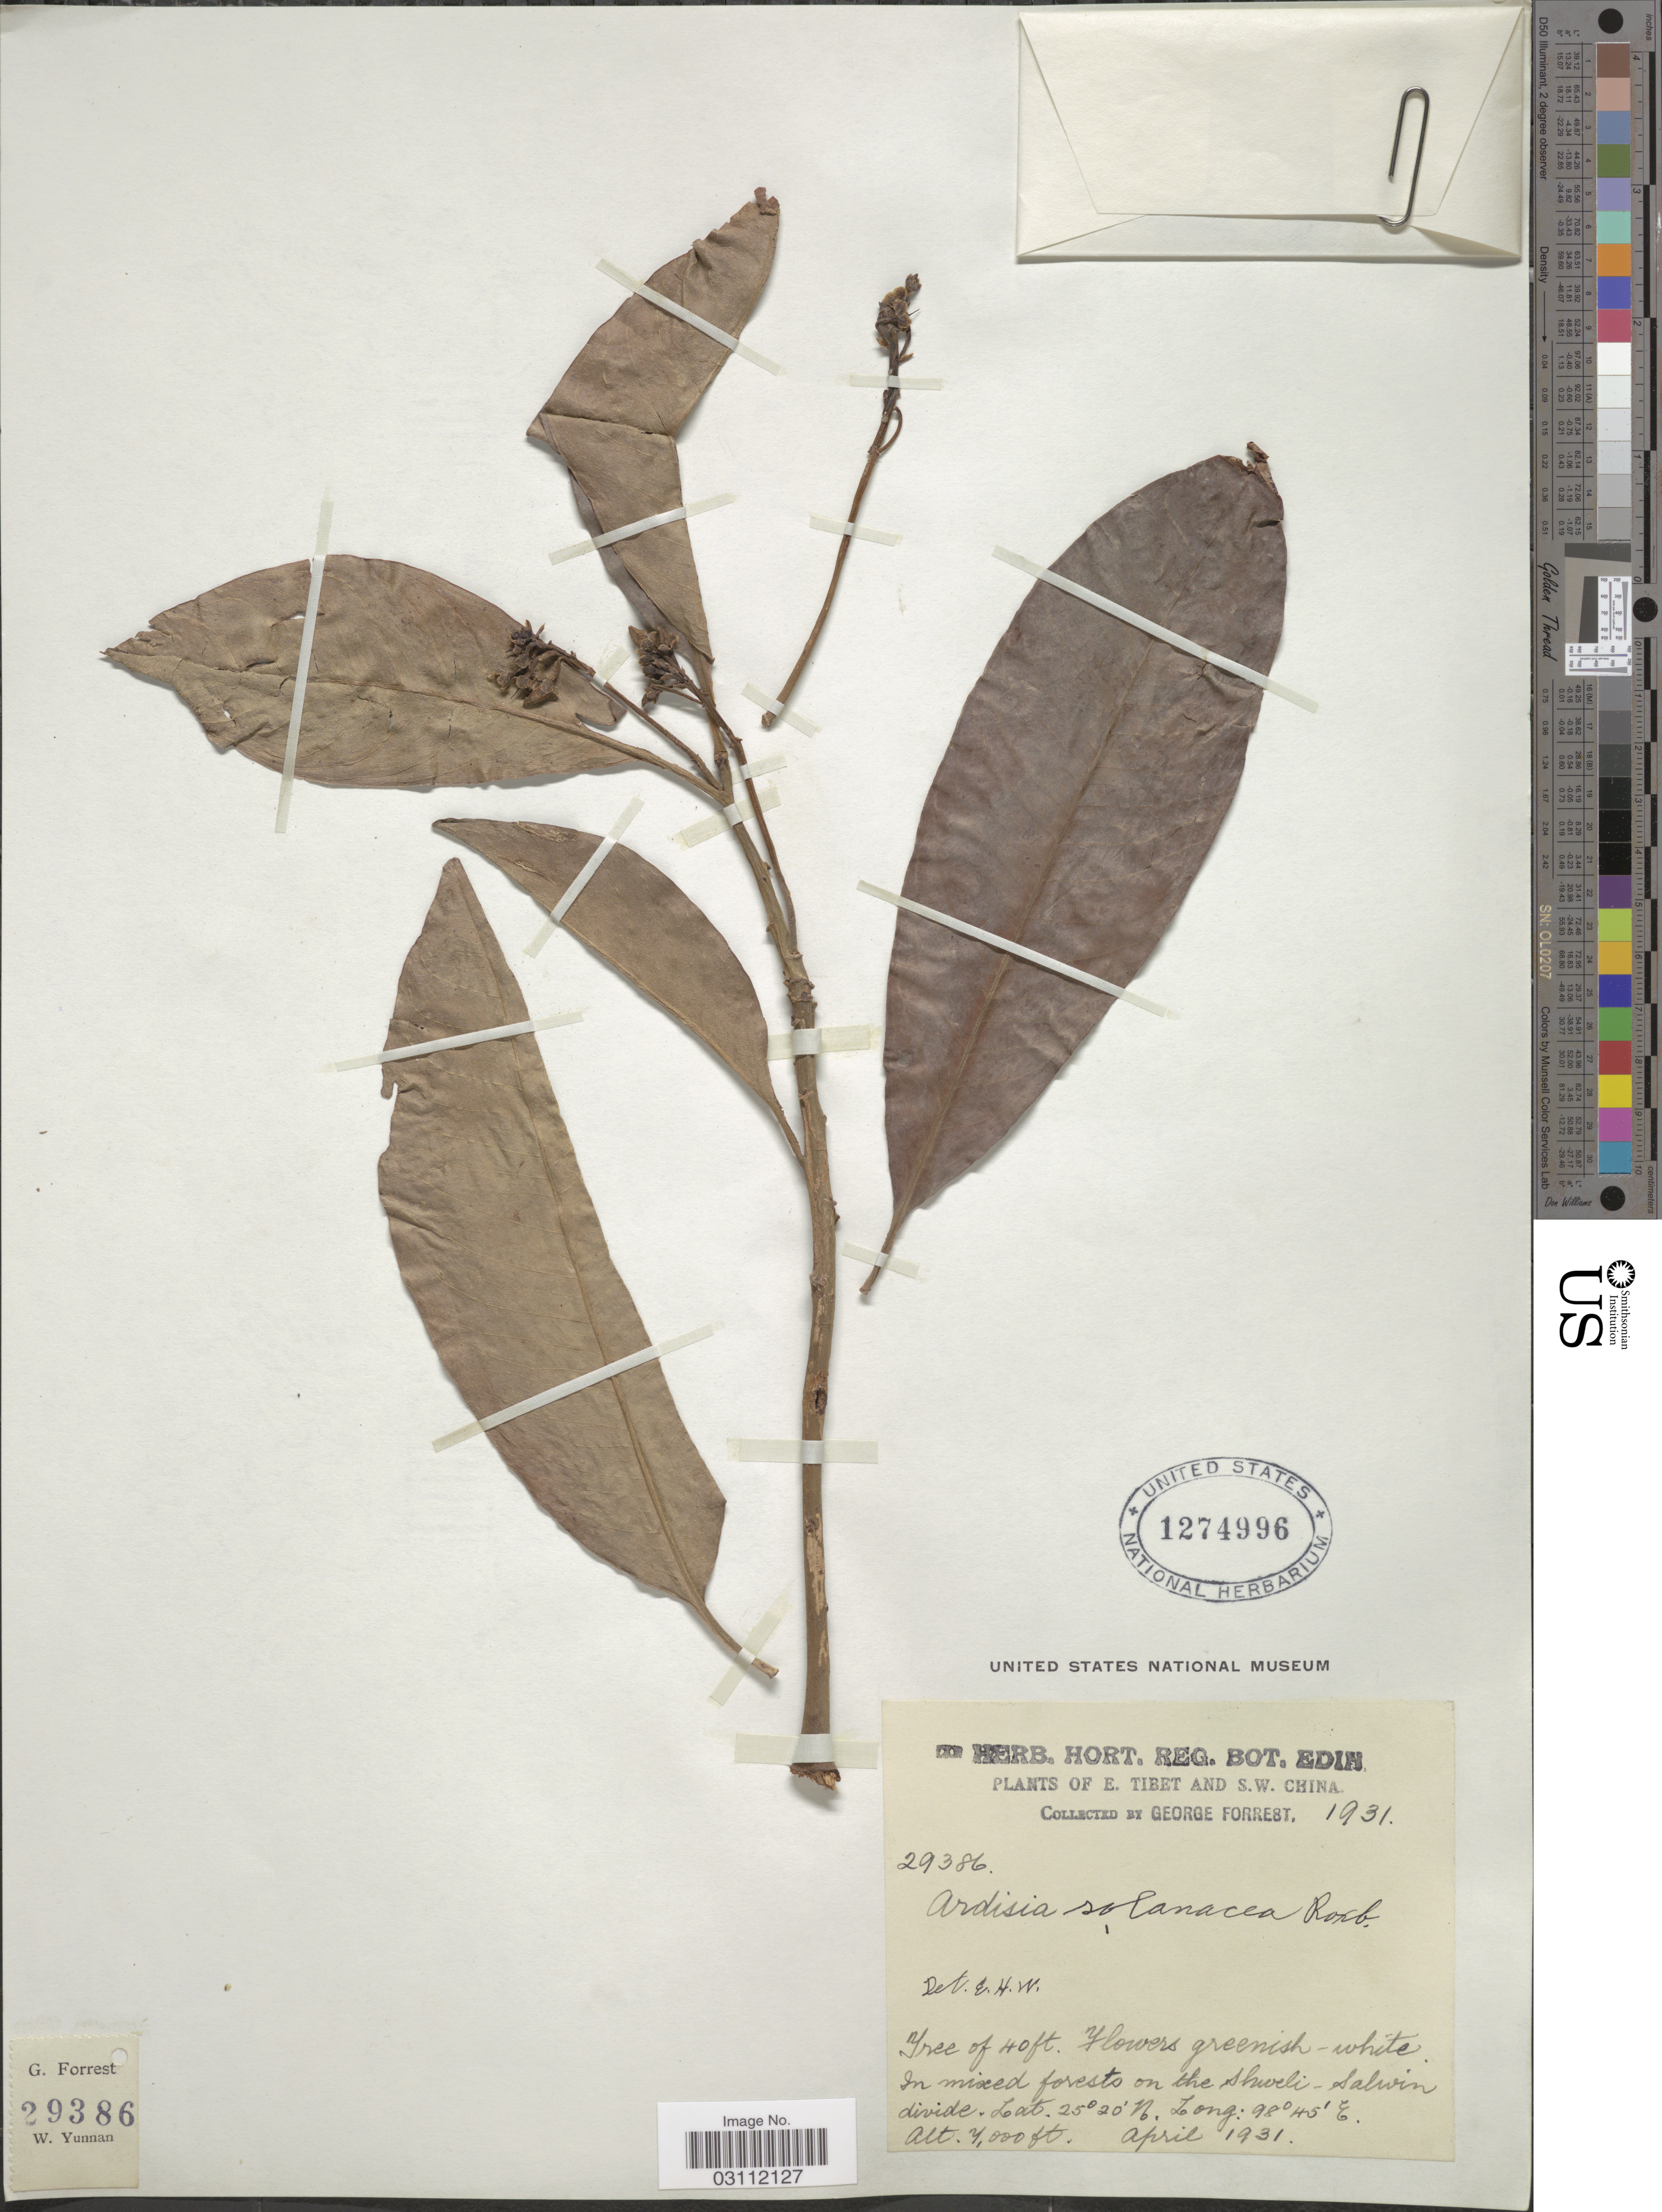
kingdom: Plantae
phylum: Tracheophyta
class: Magnoliopsida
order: Ericales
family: Primulaceae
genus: Ardisia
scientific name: Ardisia solanacea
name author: Roxb.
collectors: G. Forrest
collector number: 29386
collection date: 1931-04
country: China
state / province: Xizang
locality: E. Tibet And S. W. China, In mixed forests on the Shweli-Salwin divide.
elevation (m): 2134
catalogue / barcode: US 1274996